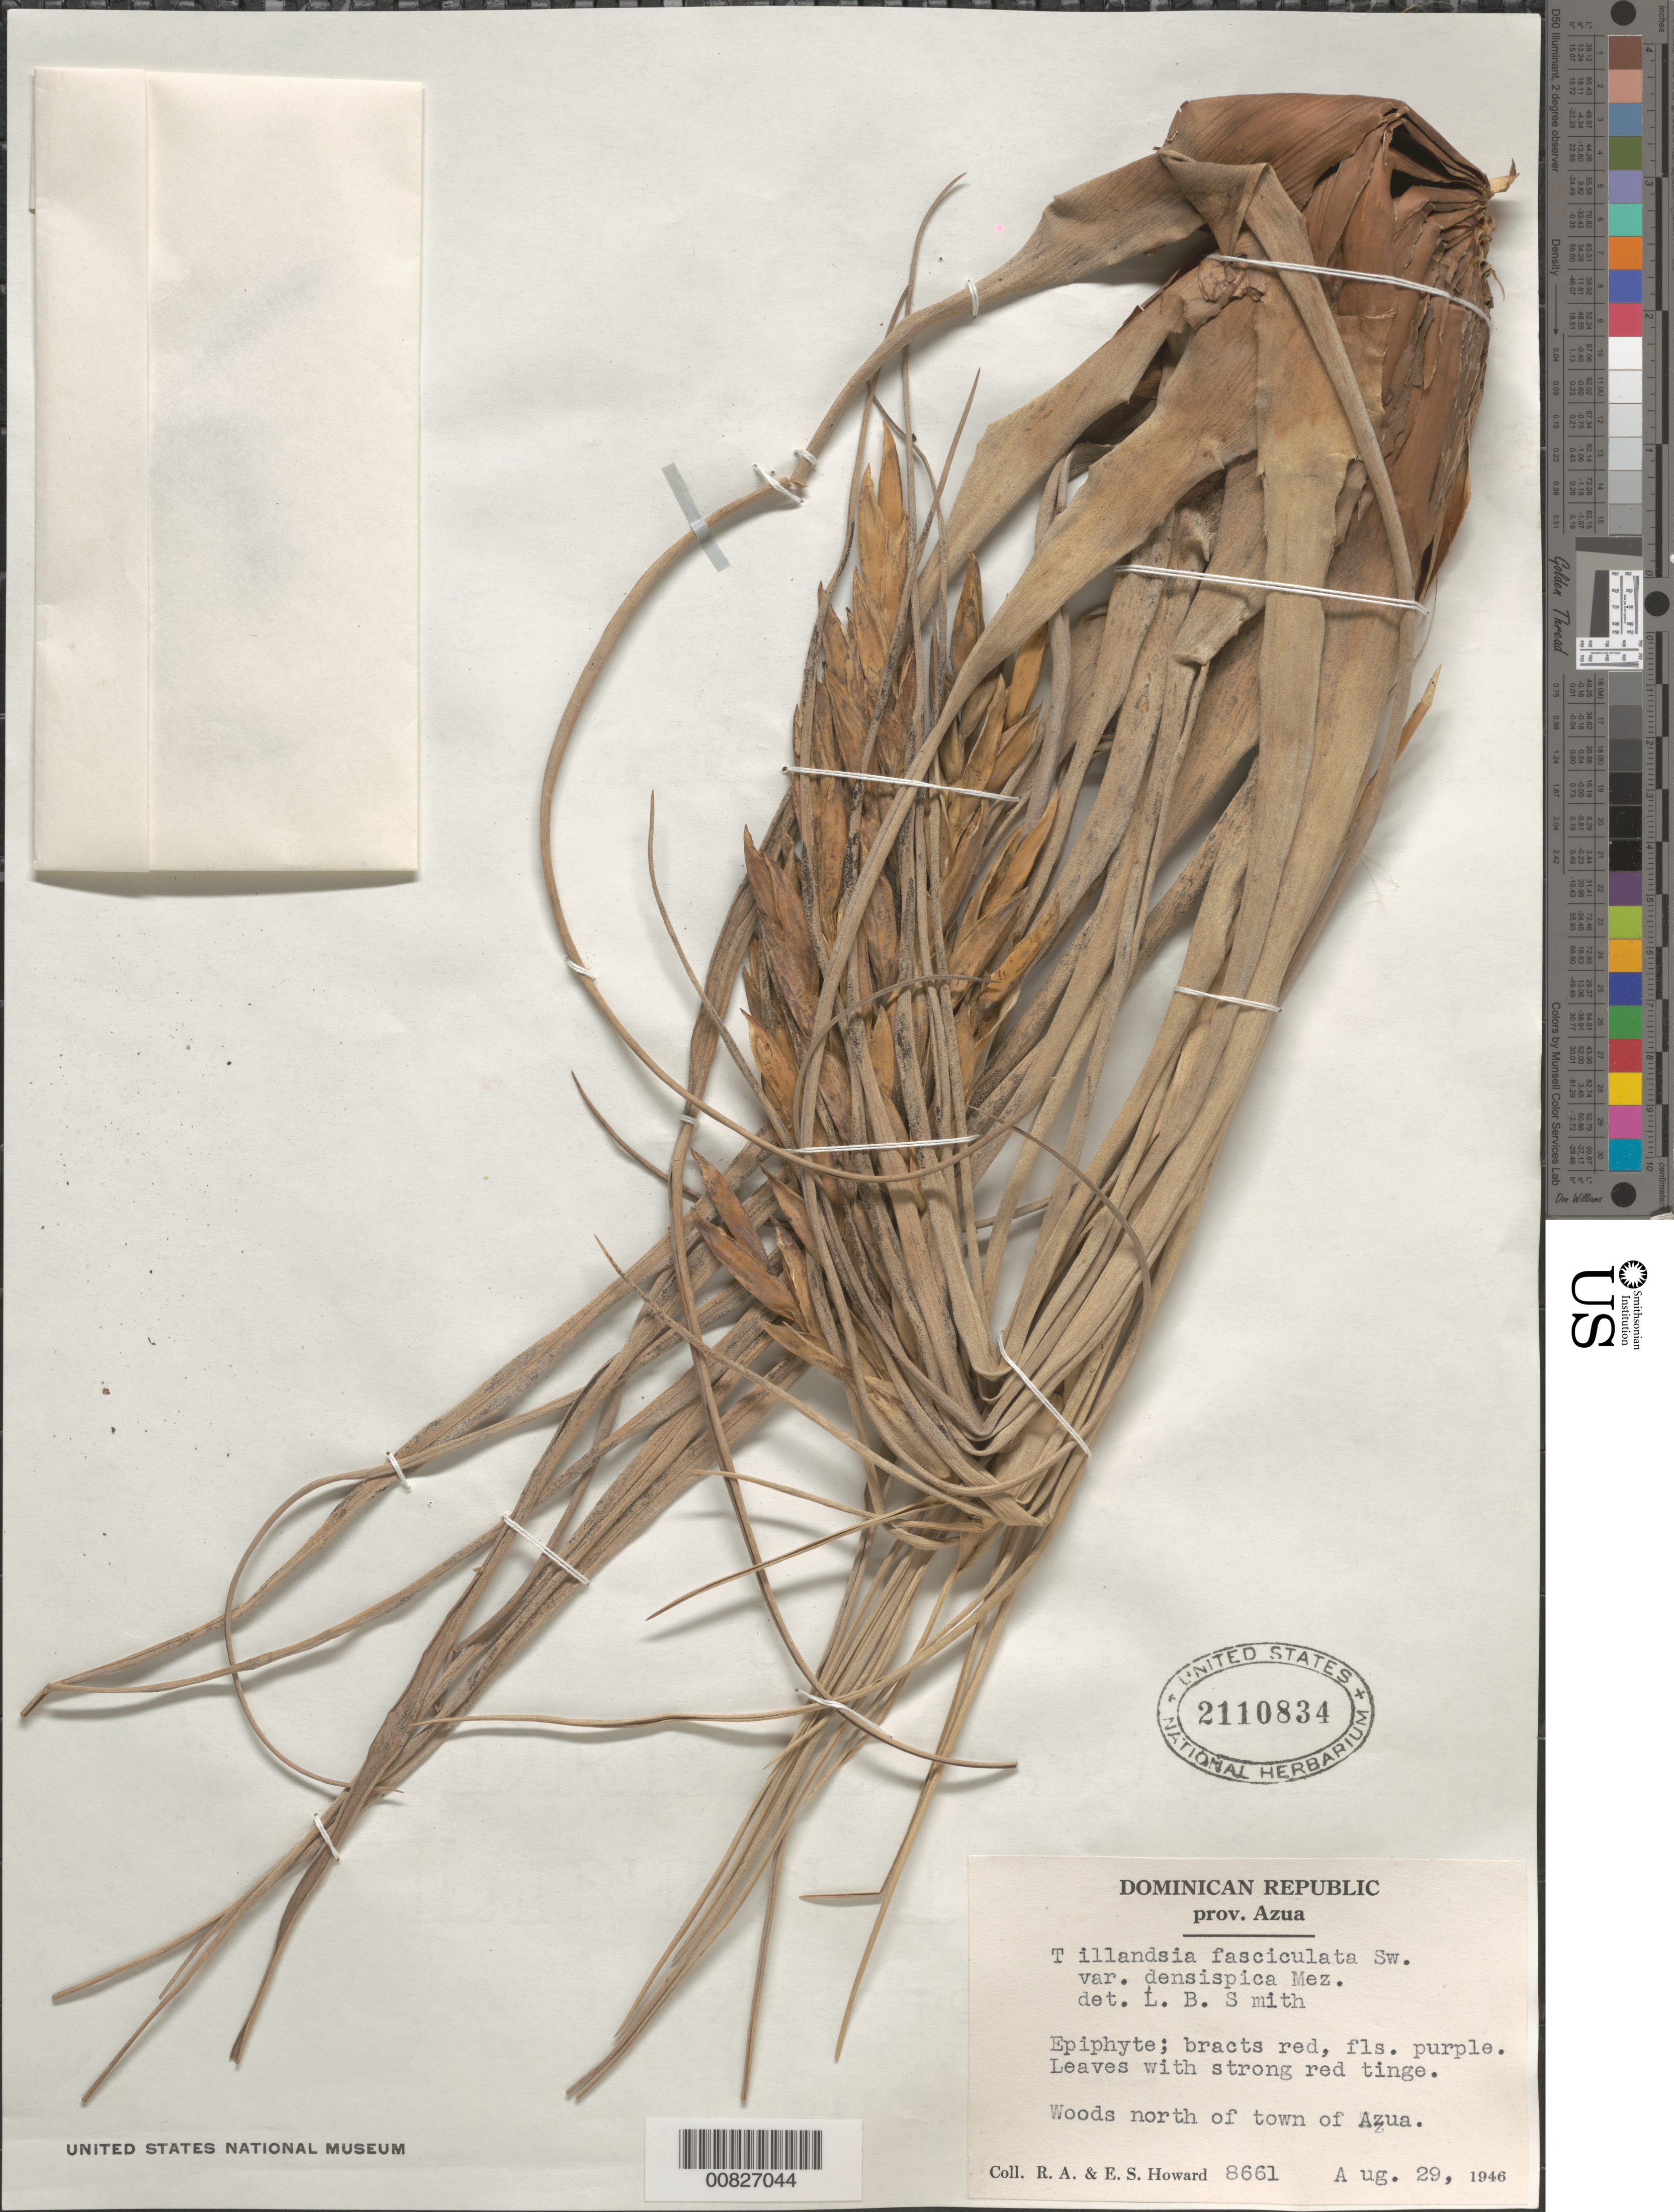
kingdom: Plantae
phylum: Tracheophyta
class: Liliopsida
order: Poales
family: Bromeliaceae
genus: Tillandsia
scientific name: Tillandsia fasciculata var. densispica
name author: Mez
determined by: Smith, Lyman B., (US), NMNH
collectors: R. A. Howard & E. S. Howard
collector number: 8661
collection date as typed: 29 Aug 1946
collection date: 1946-08-29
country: Dominican Republic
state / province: Azua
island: Hispaniola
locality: Woods north of town of Azua.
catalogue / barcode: US 2110834